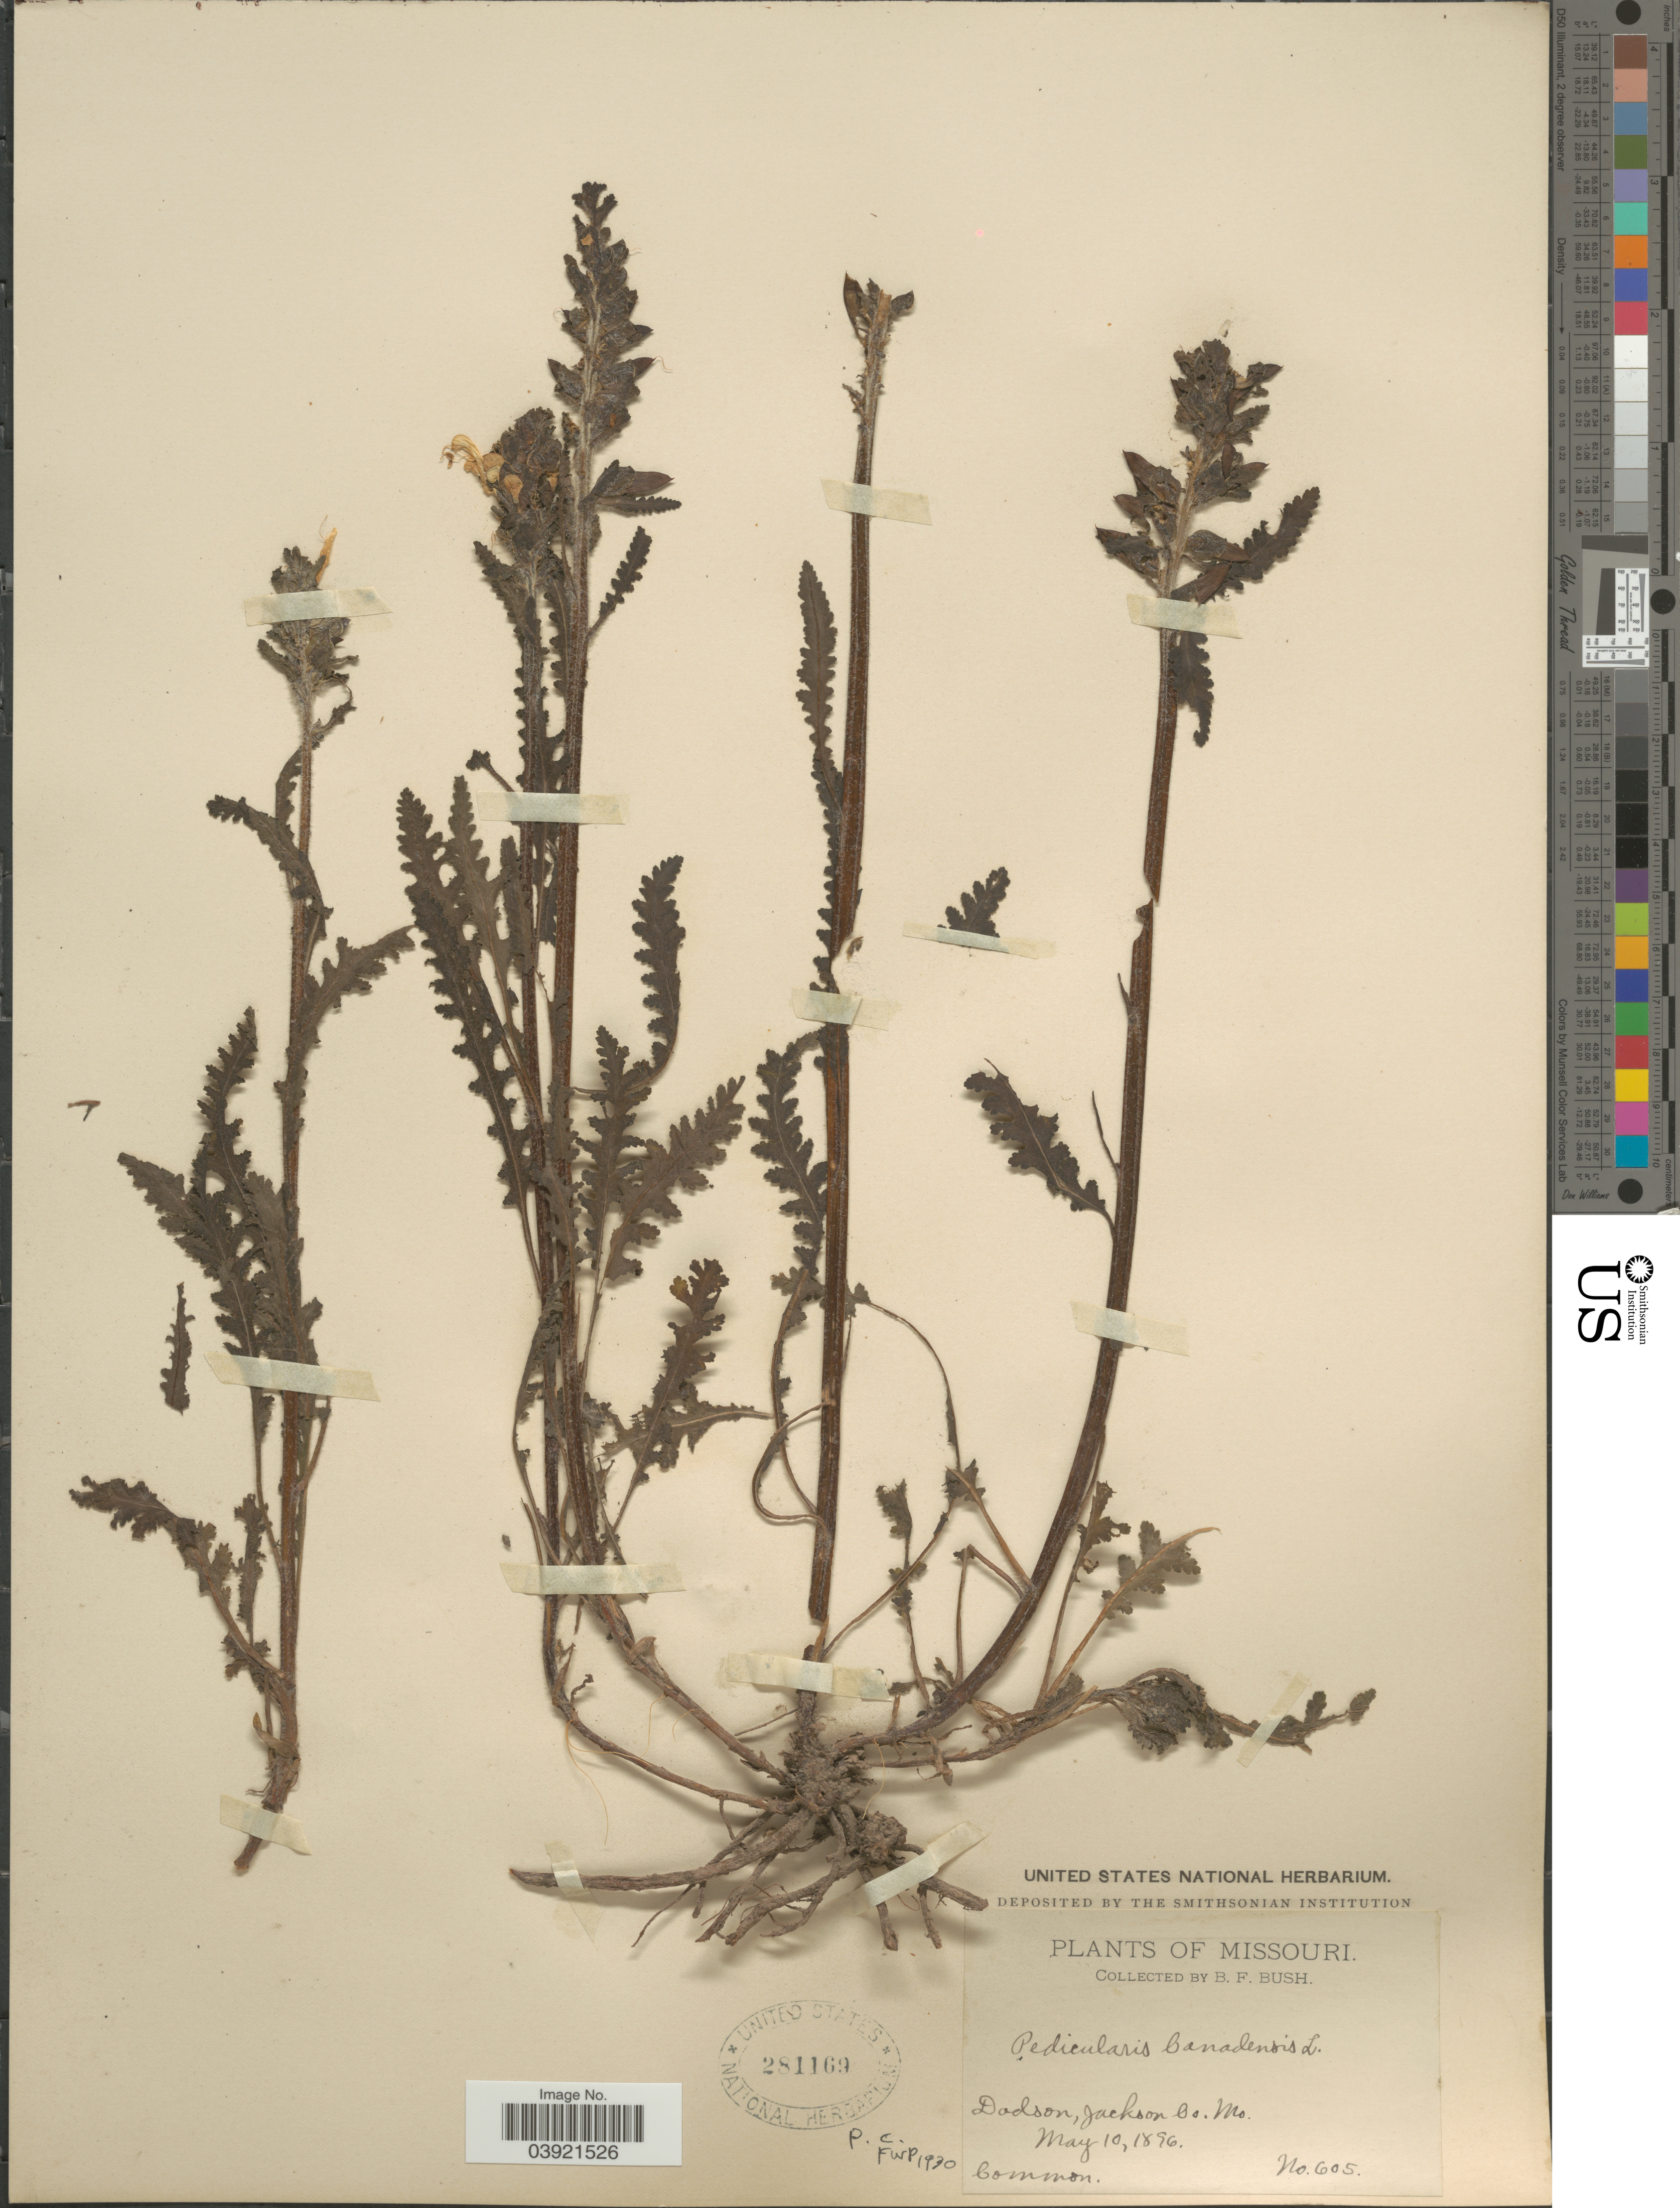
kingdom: Plantae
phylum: Tracheophyta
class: Magnoliopsida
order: Lamiales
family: Orobanchaceae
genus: Pedicularis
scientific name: Pedicularis canadensis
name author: L.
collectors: B. F. Bush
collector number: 605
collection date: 1896-05-10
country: United States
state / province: Missouri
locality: Dodson, Jackson Co.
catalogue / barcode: US 281169